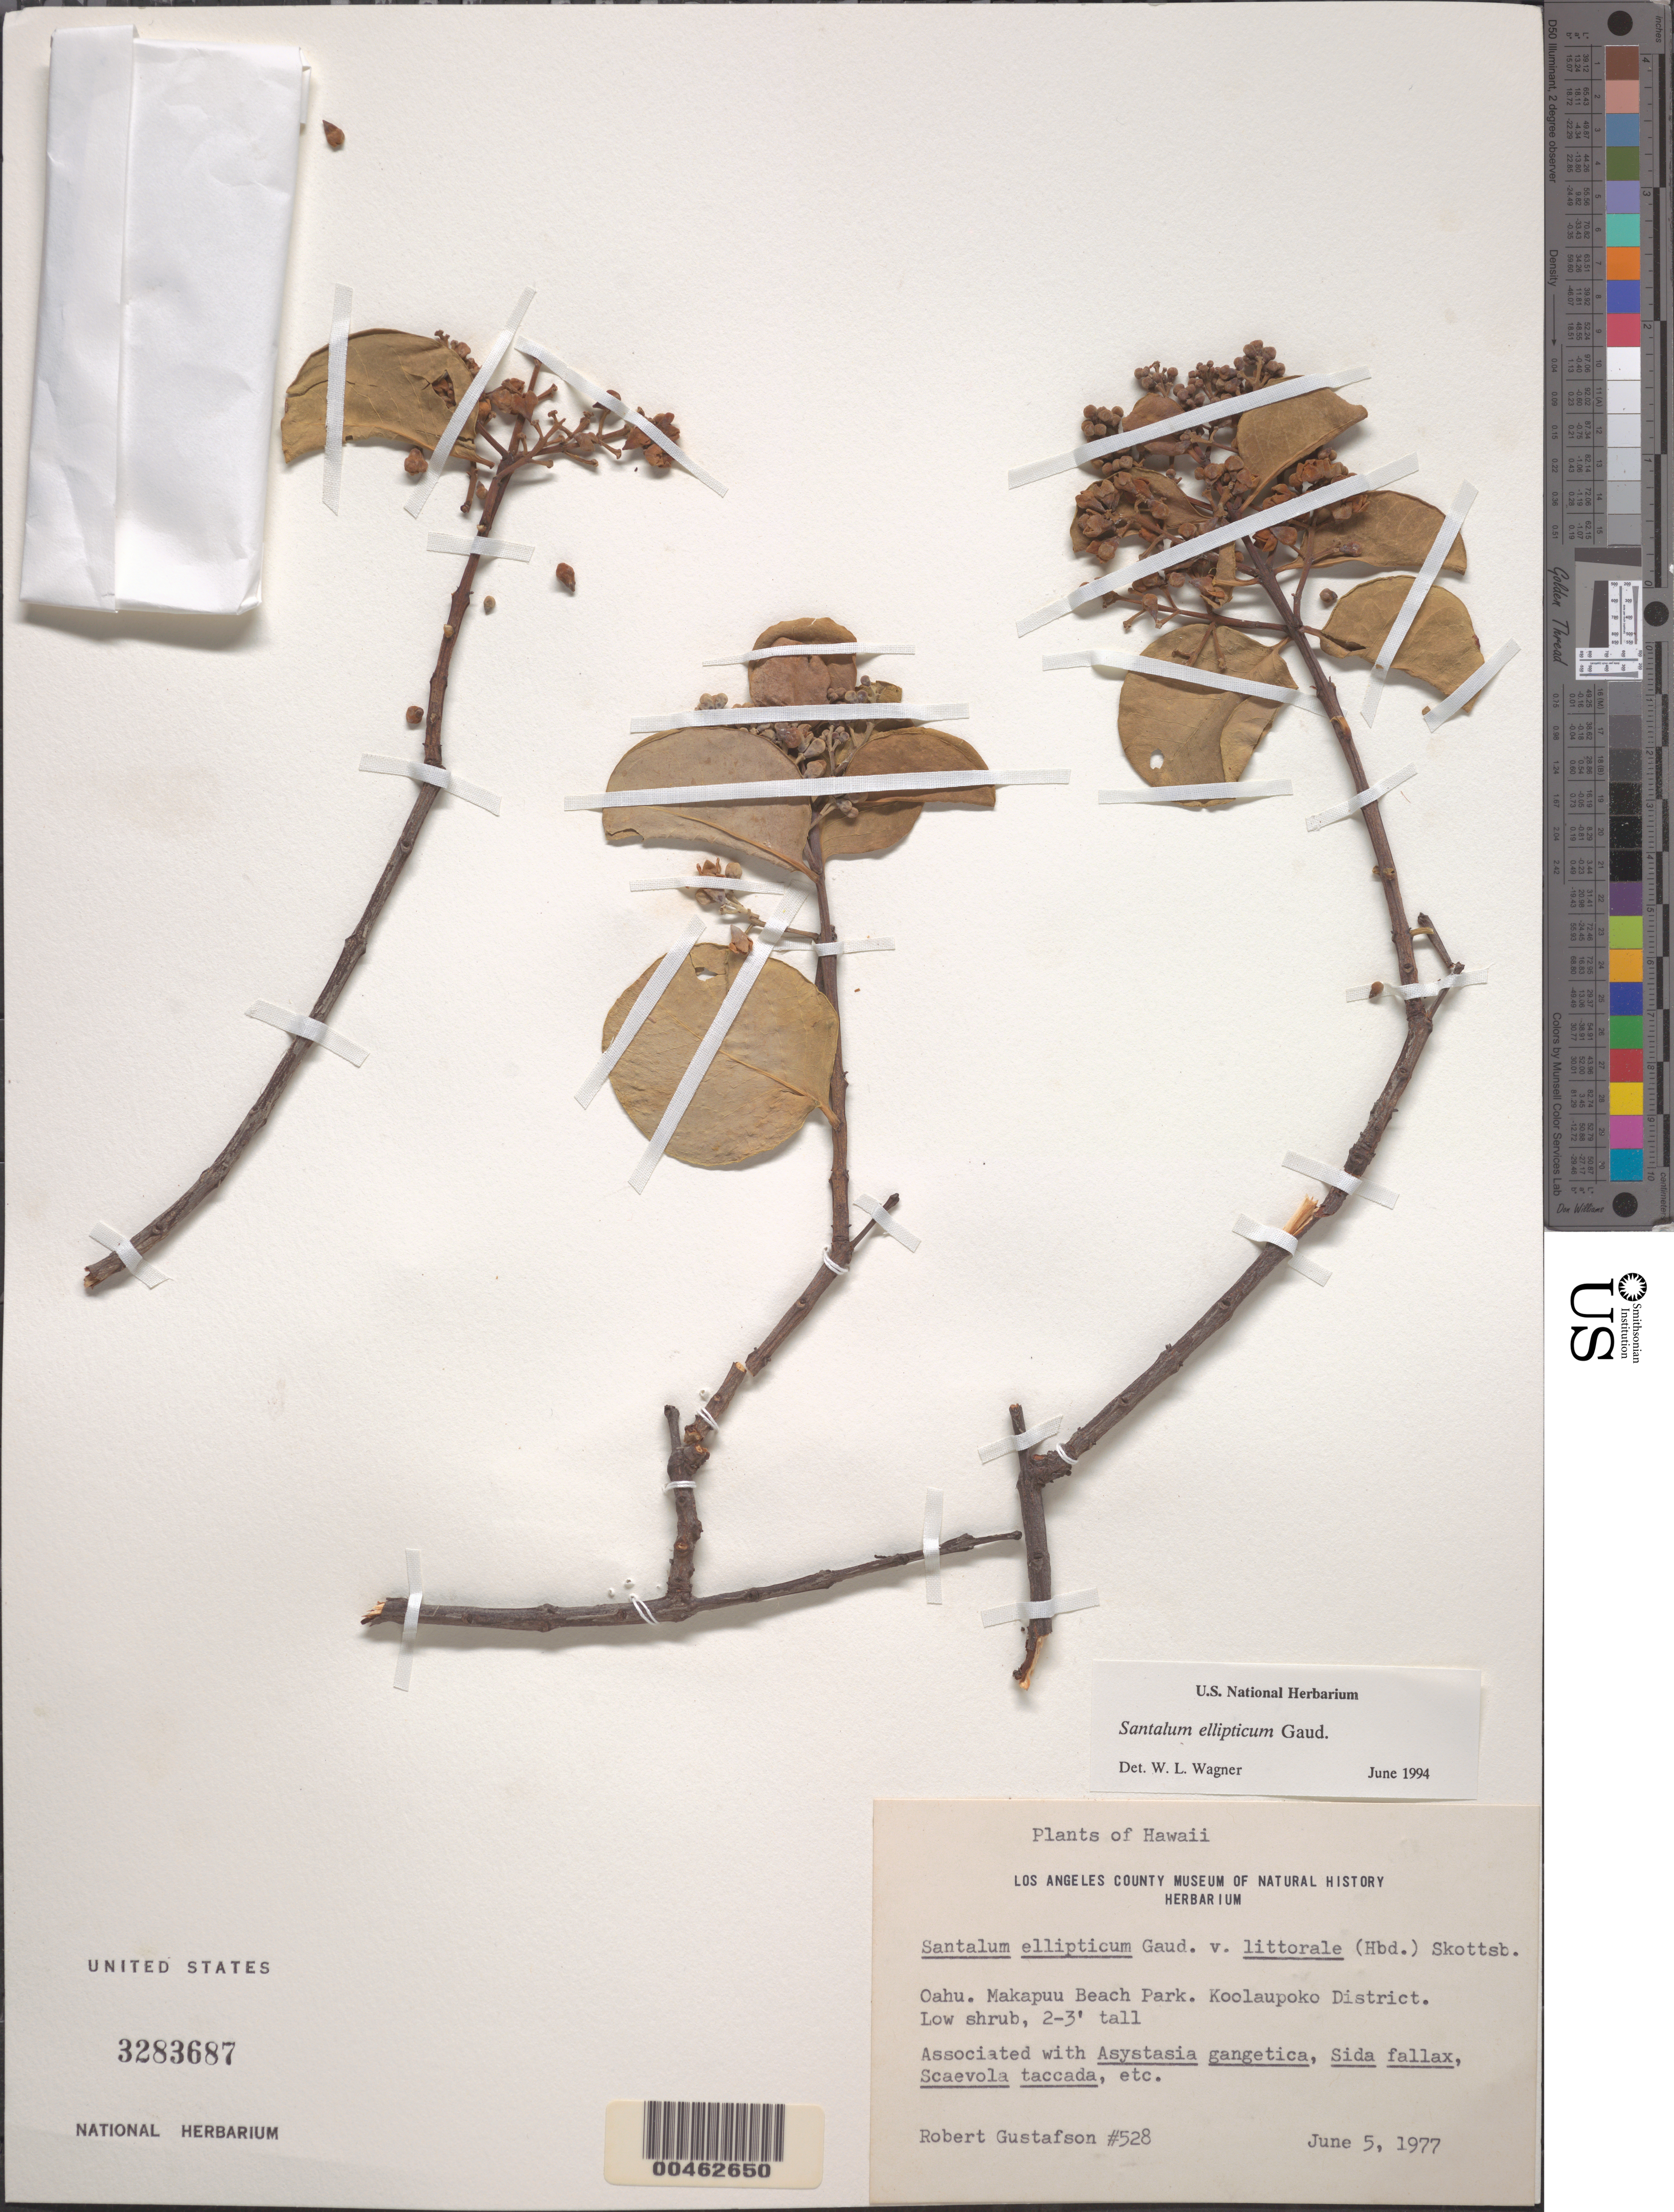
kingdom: Plantae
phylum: Tracheophyta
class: Magnoliopsida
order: Santalales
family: Santalaceae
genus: Santalum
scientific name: Santalum ellipticum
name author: Gaudich.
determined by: Wagner, W. L., (BOT), Smithsonian Institution - National Museum of Natural History (UNITED STATES)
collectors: R. Gustafson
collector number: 528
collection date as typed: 5 Jun 1977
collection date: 1977-06-05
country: United States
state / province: Hawaii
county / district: Honolulu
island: Oahu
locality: Makapuu Beach Park. Koolaupoko District.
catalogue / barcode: US 3283687